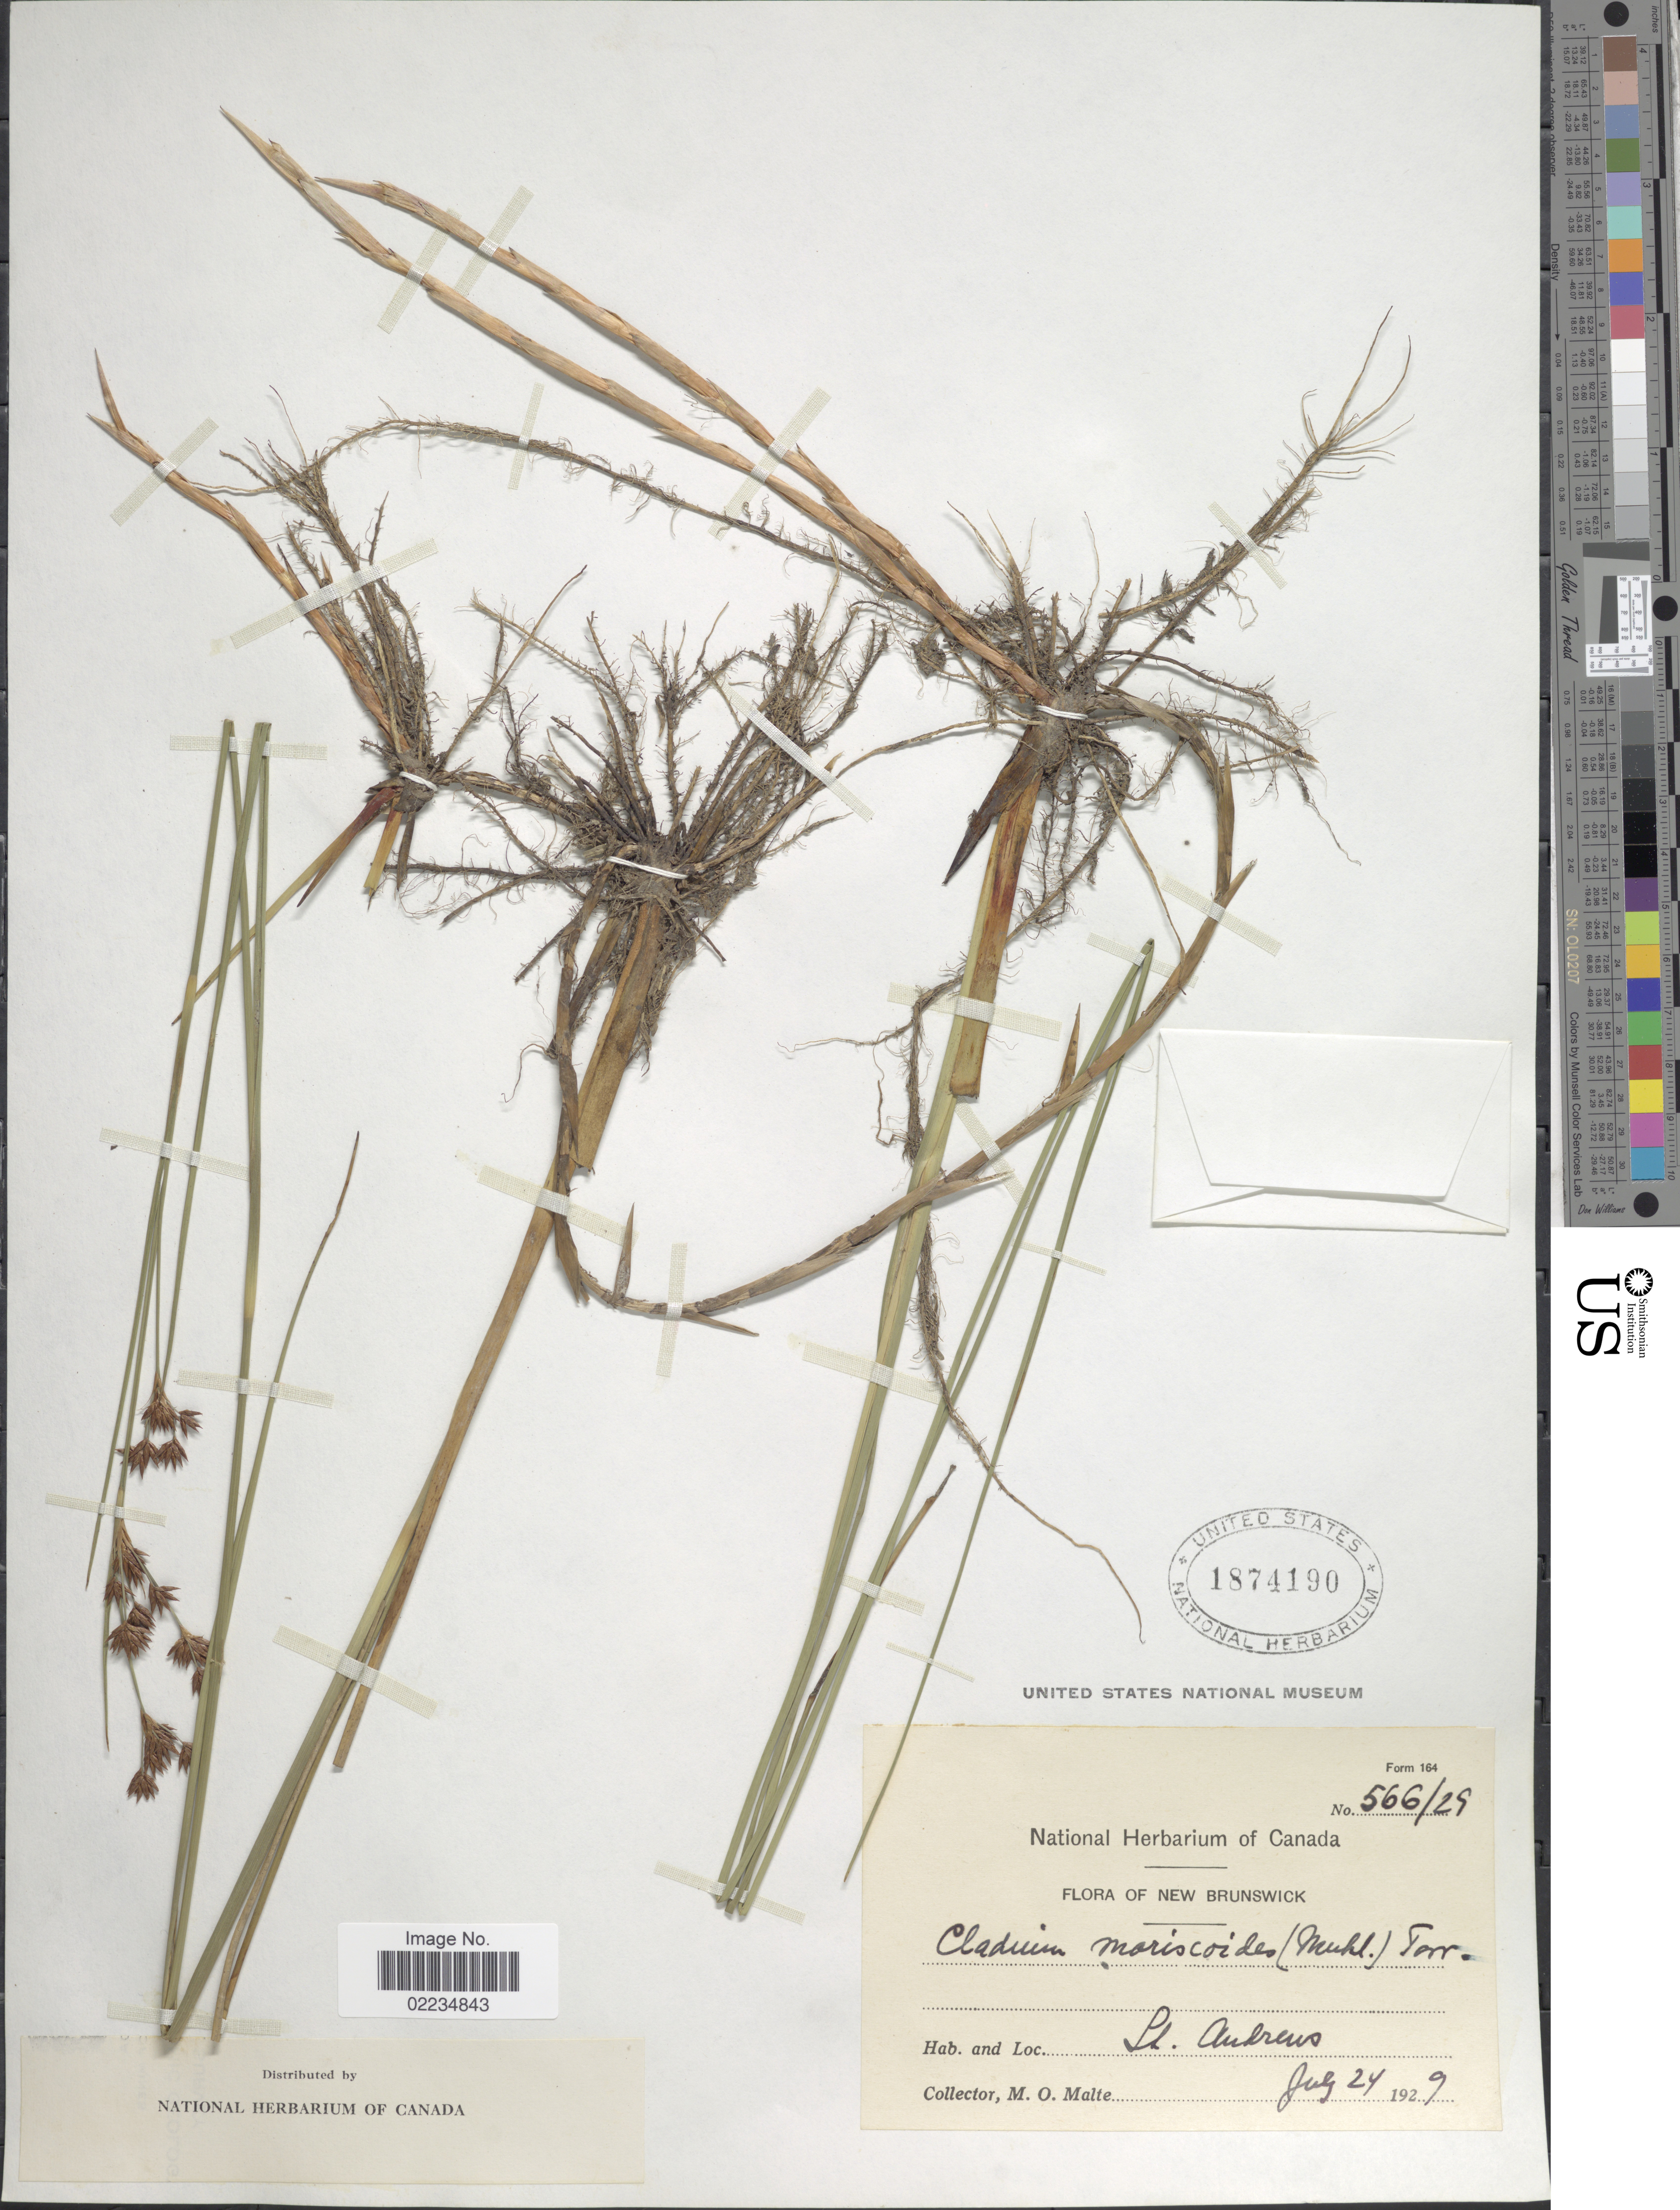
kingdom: Plantae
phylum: Tracheophyta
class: Liliopsida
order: Poales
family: Cyperaceae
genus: Cladium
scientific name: Cladium mariscoides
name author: (Muhl.) Torr.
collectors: M. O. Malte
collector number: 566/29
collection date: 1929-07-24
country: Canada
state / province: New Brunswick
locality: St. Andrews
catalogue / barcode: US 1874190